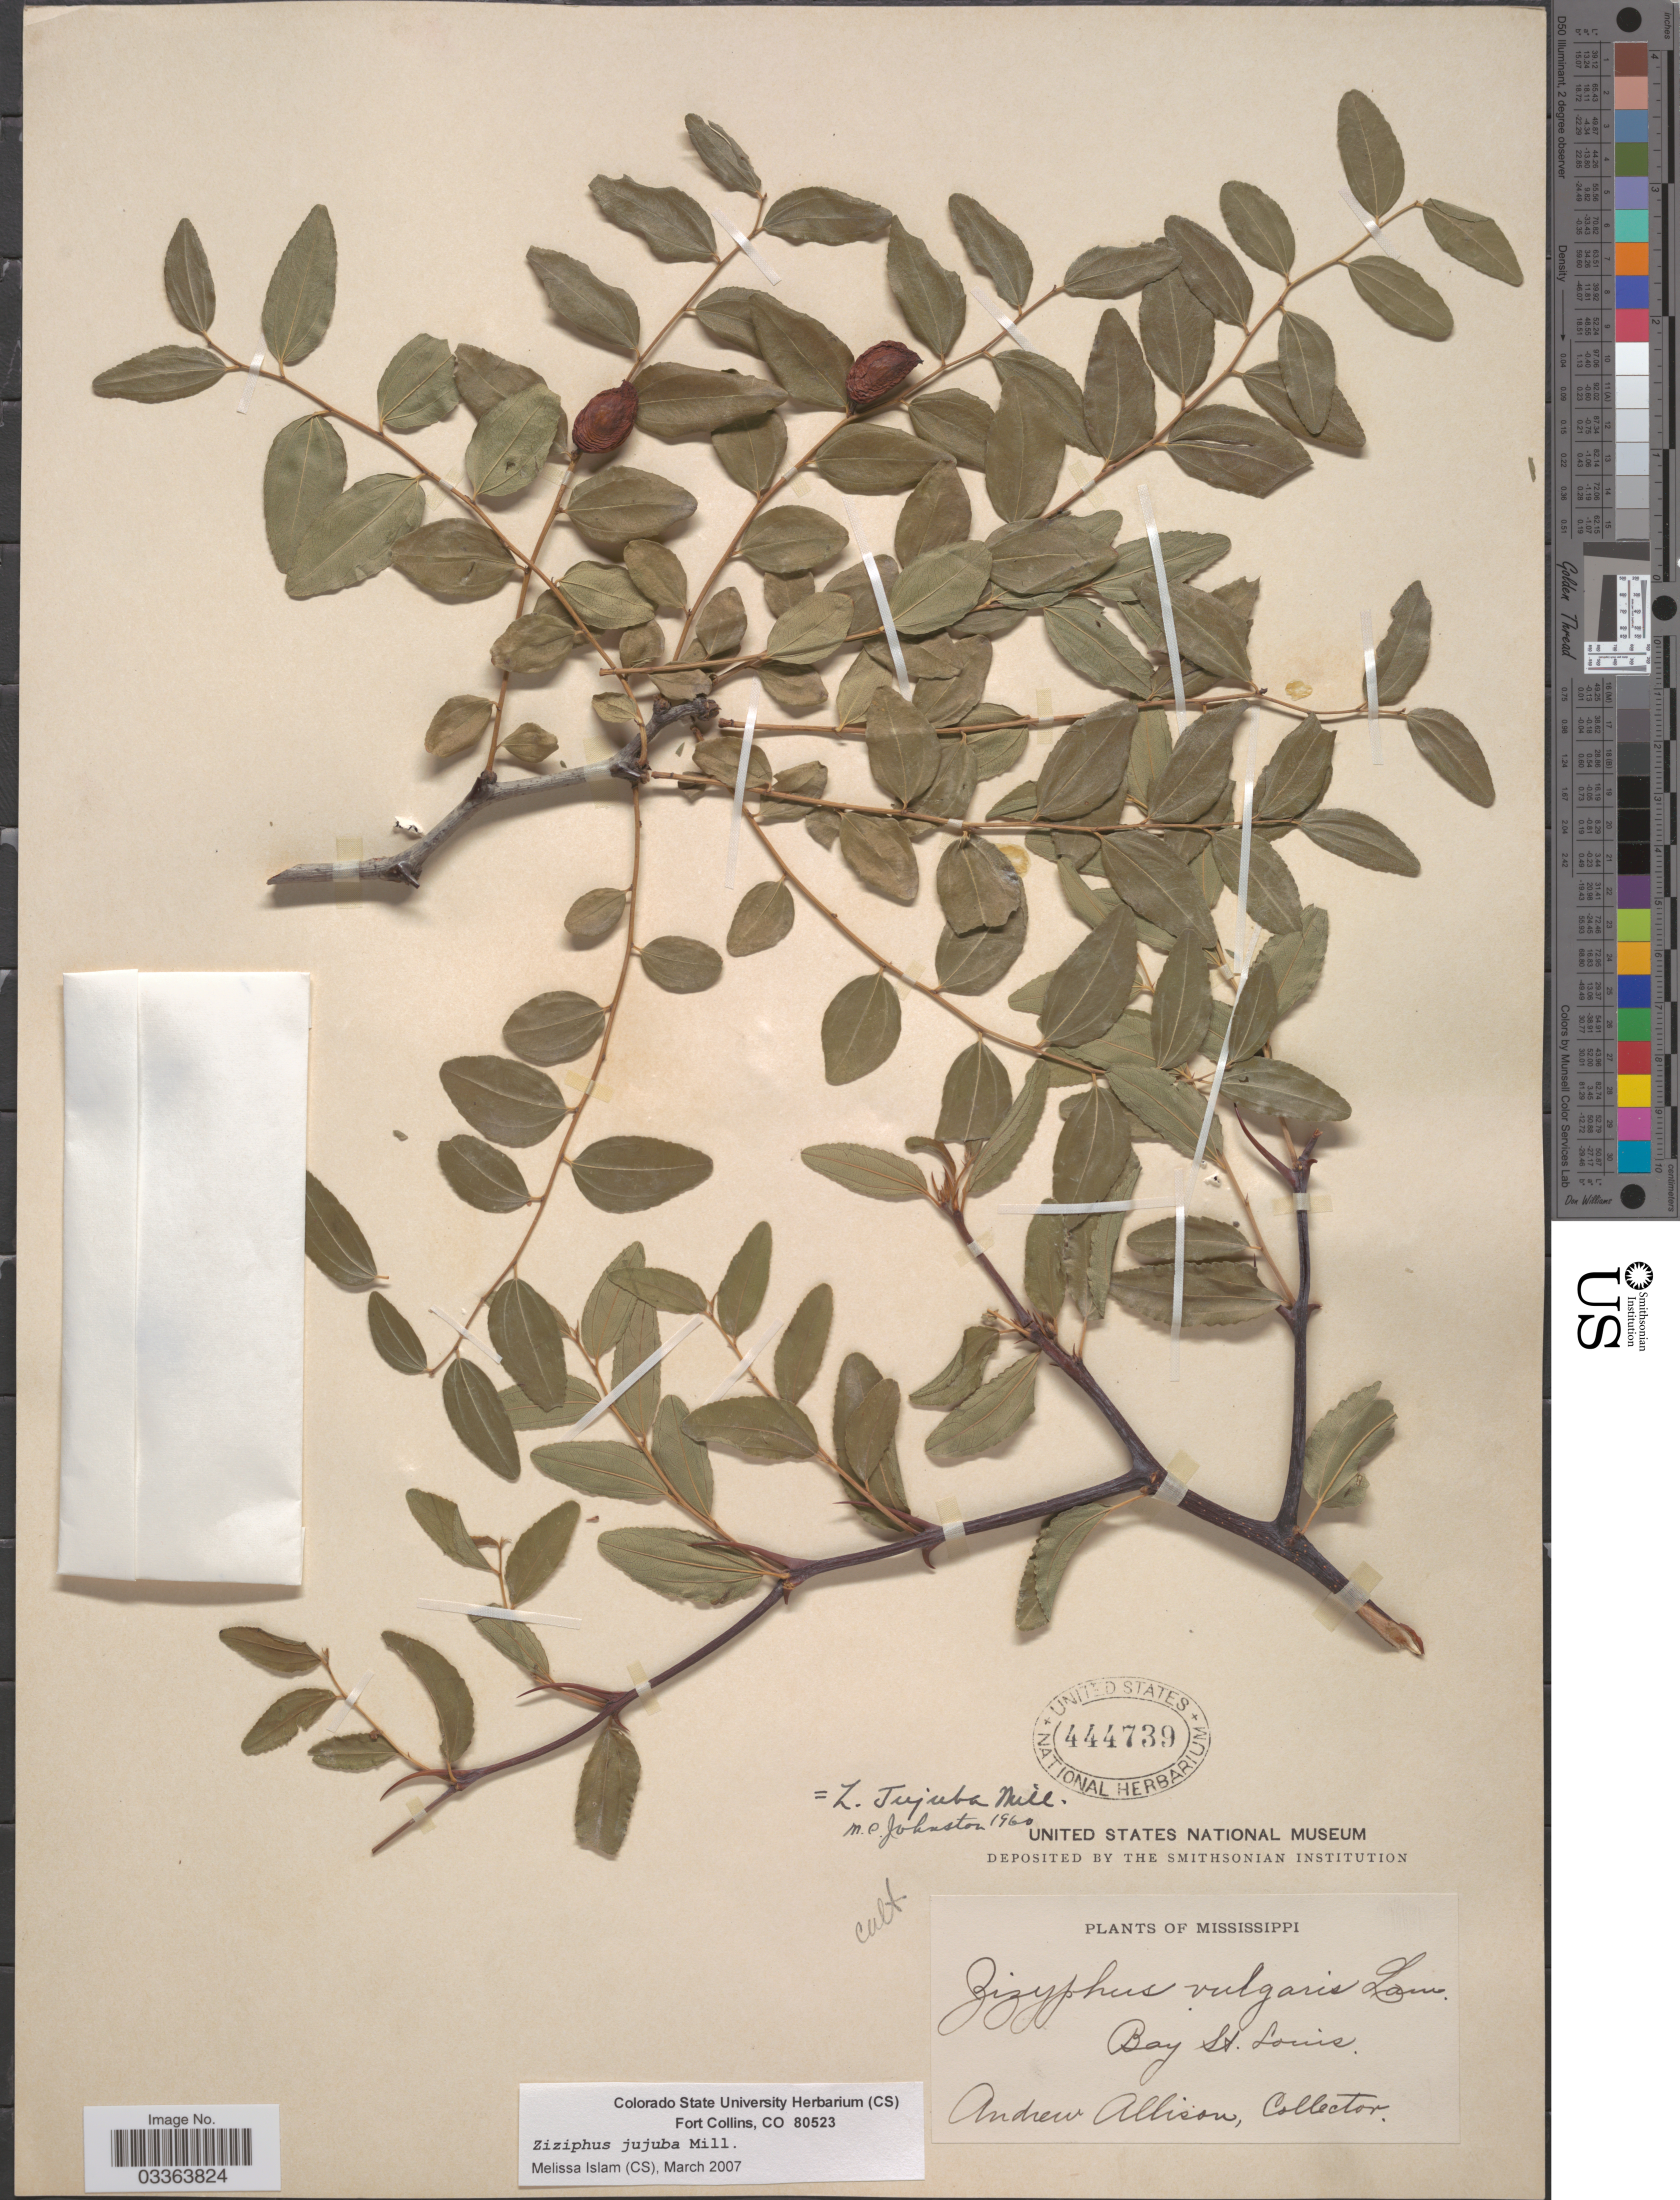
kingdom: Plantae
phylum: Tracheophyta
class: Magnoliopsida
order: Rosales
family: Rhamnaceae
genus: Ziziphus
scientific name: Ziziphus jujuba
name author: Mill.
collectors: A. Allison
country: United States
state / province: Mississippi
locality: Bay St. Louis.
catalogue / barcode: US 444739